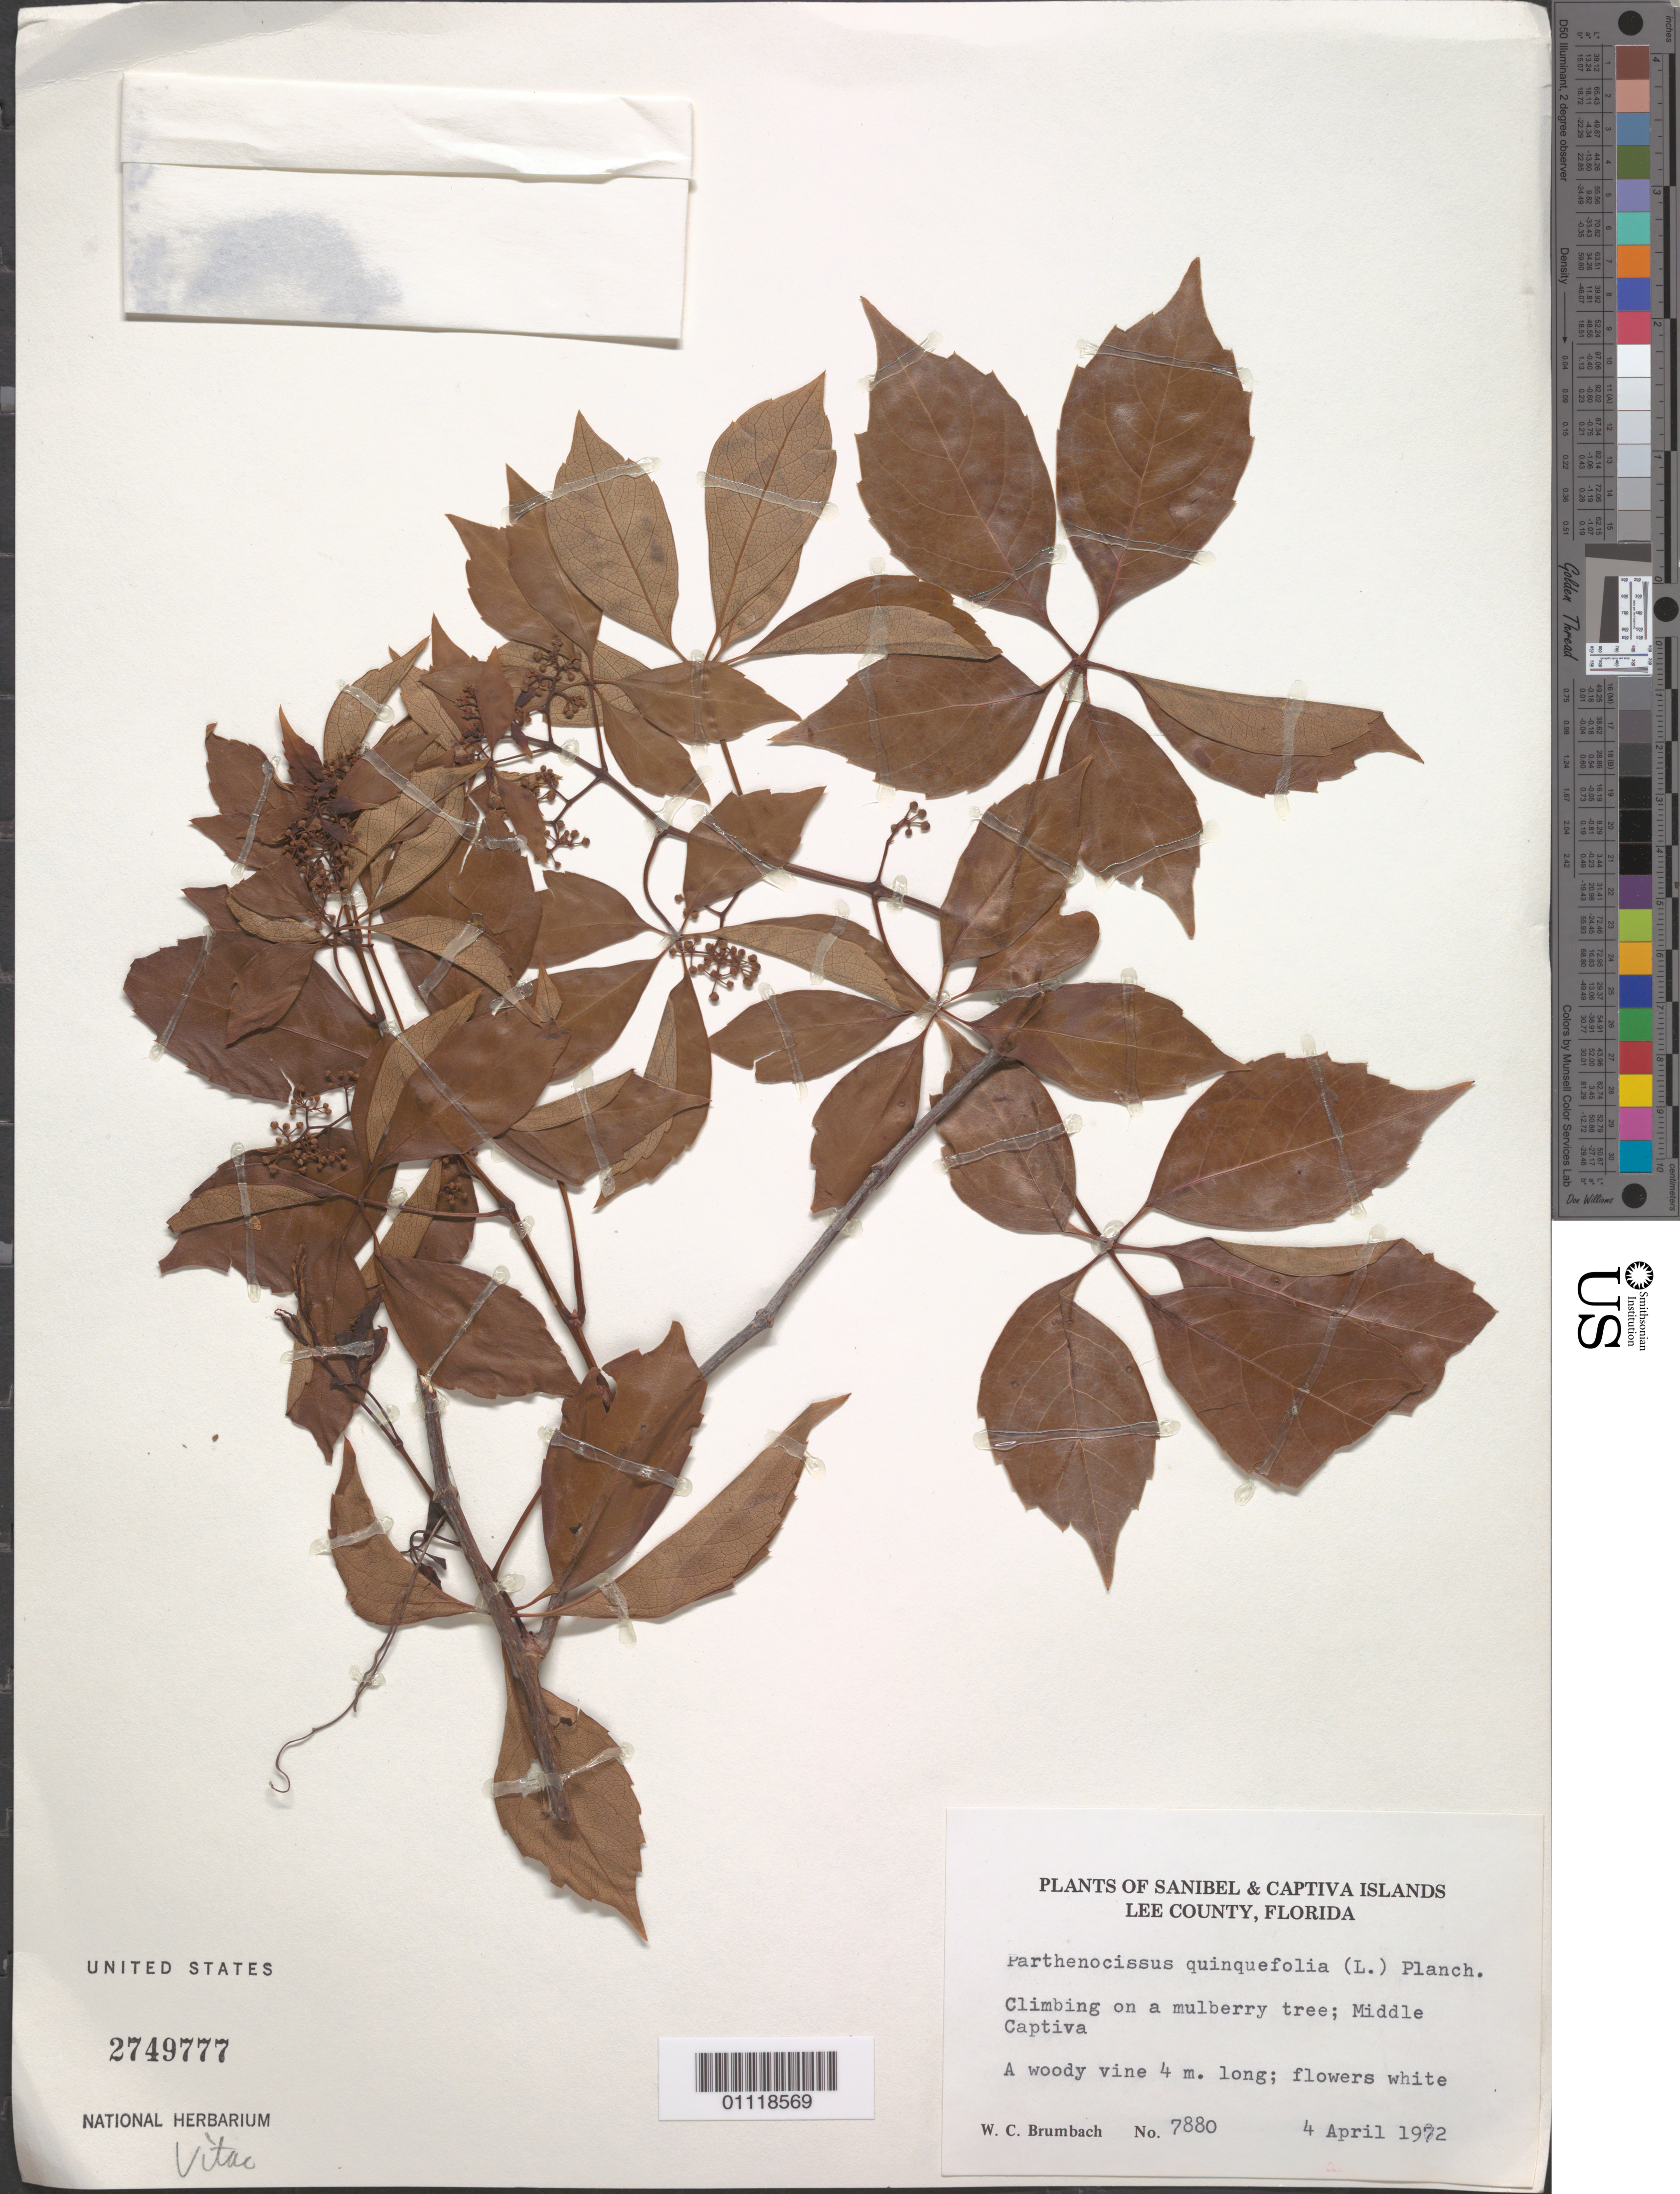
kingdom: Plantae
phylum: Tracheophyta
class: Magnoliopsida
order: Vitales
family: Vitaceae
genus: Parthenocissus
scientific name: Parthenocissus quinquefolia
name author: (L.) Planch.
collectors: W. C. Brumbach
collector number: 7880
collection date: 1972-04-04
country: United States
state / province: Florida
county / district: Lee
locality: Sanibel and Captiva Islands. Middle Captiva.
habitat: Climbing on a milberry tree.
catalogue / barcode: US 2749777